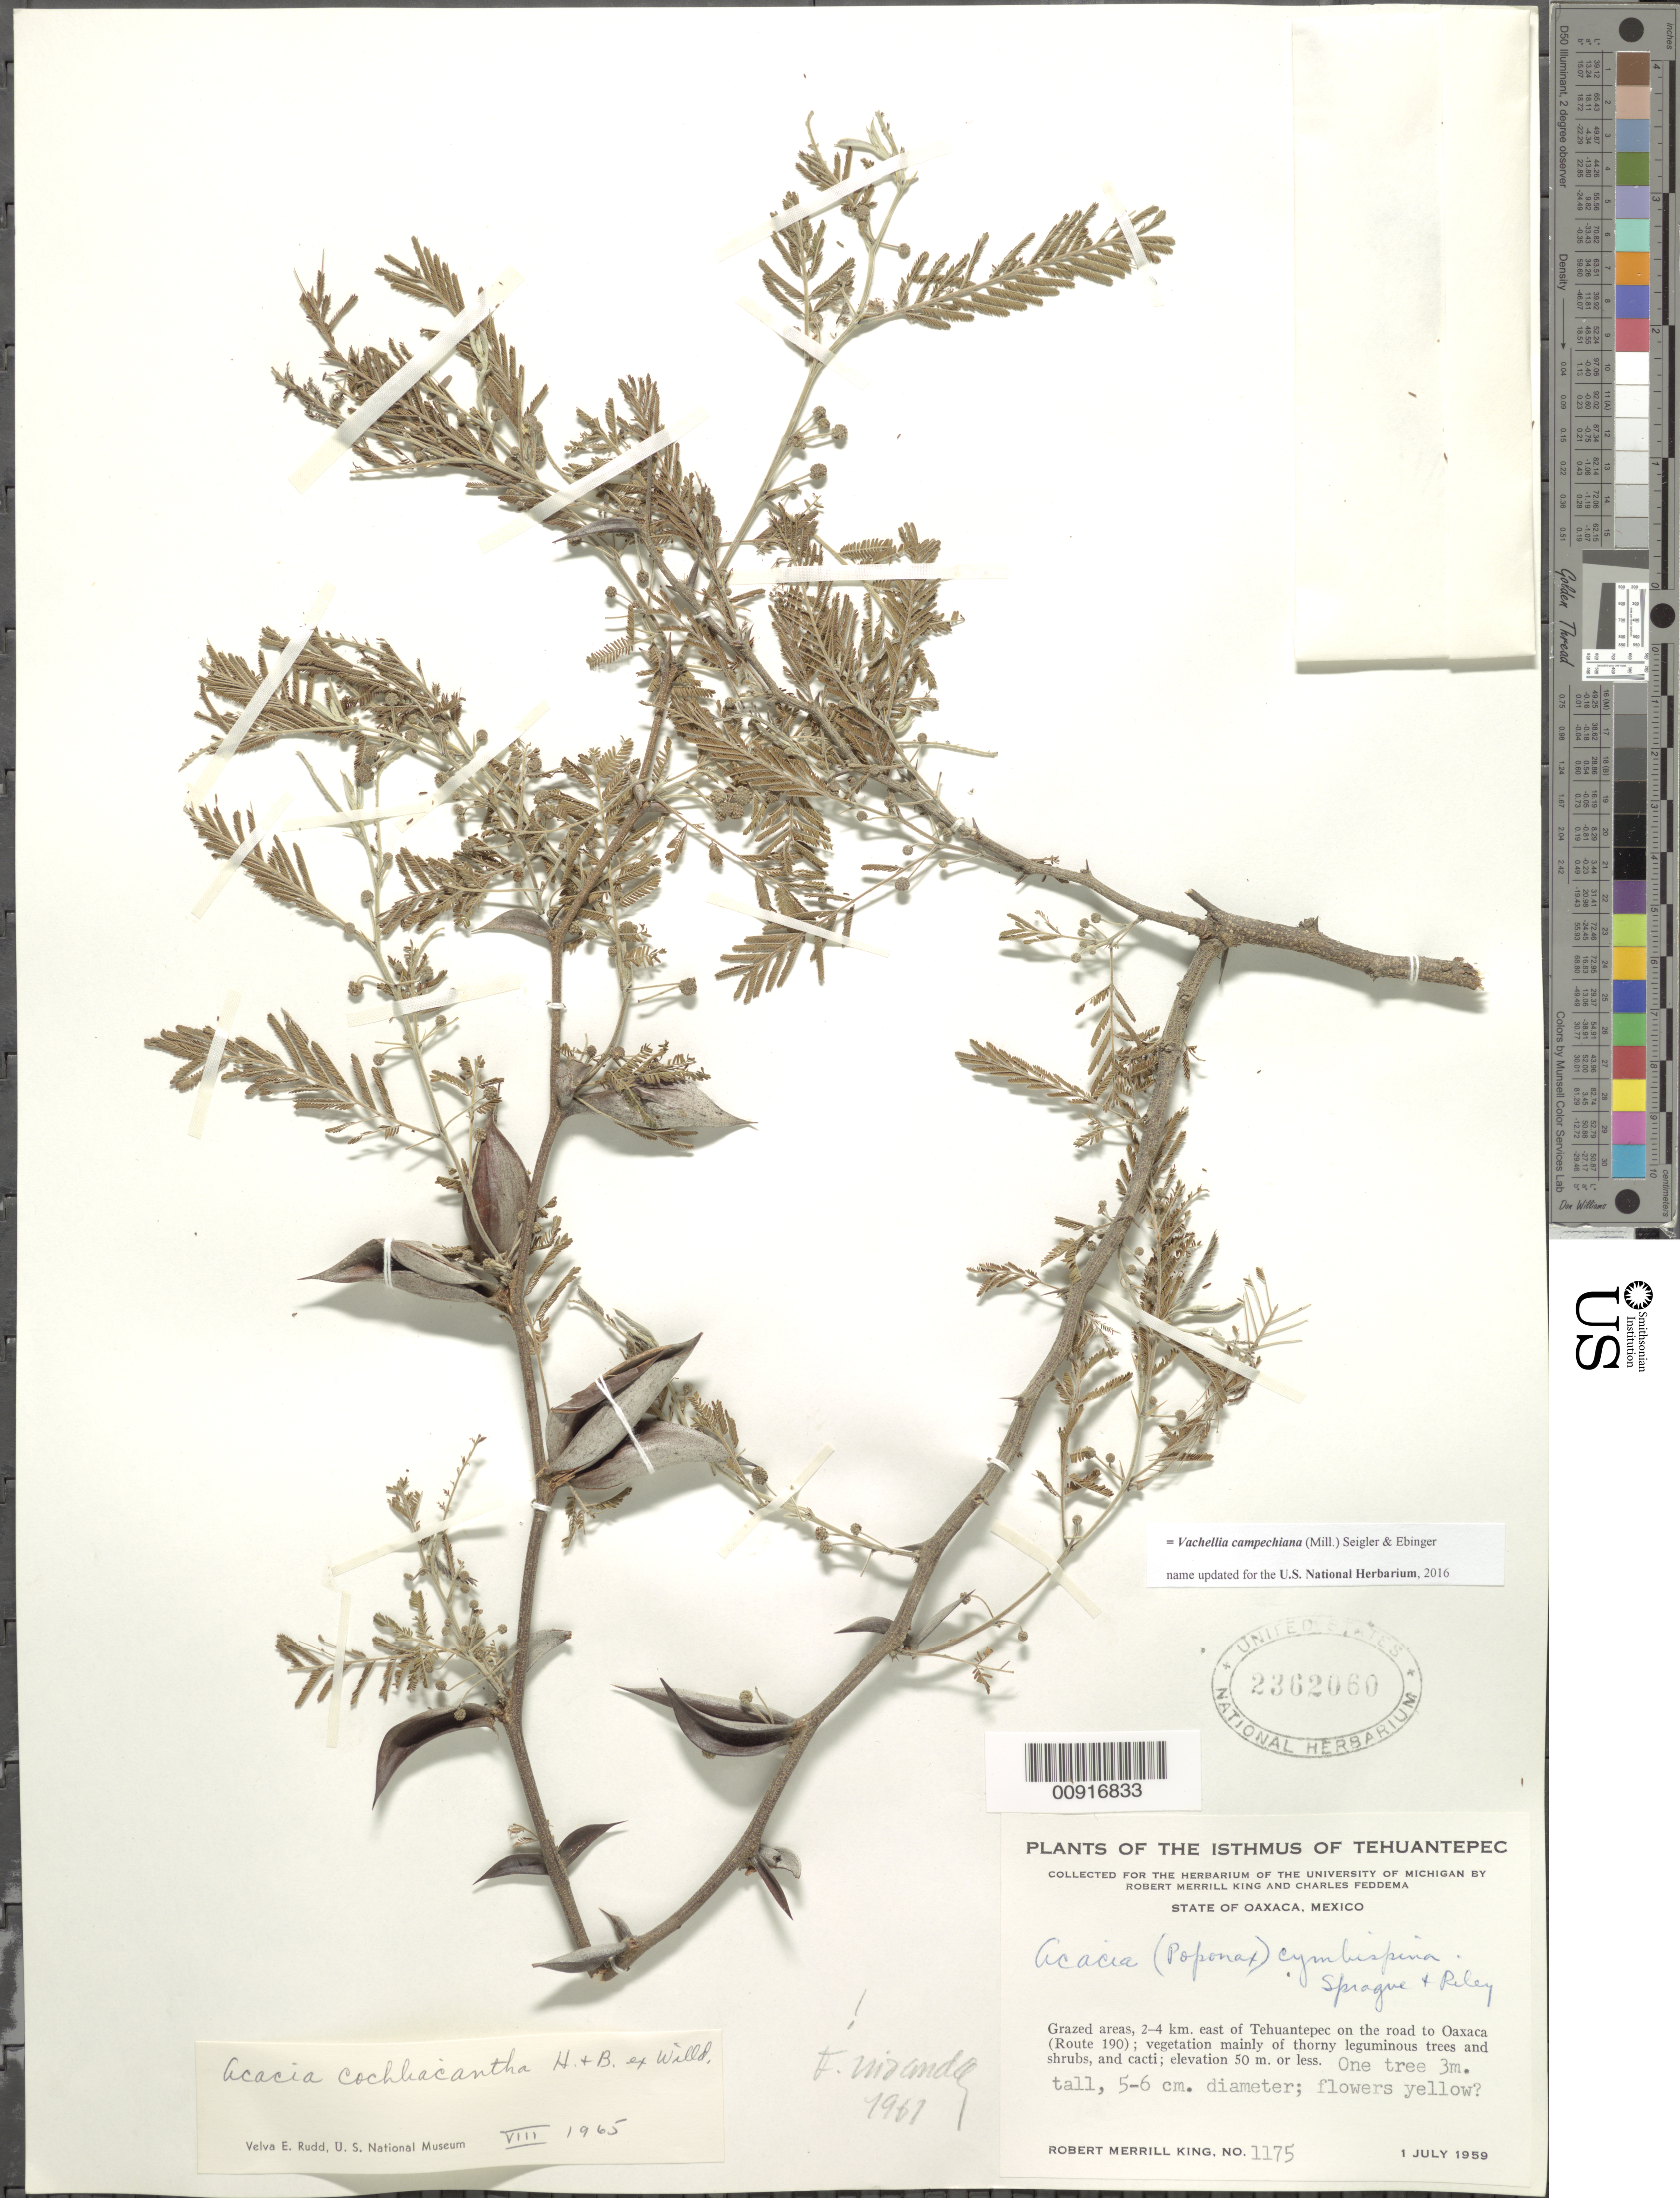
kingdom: Plantae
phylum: Tracheophyta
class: Magnoliopsida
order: Fabales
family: Fabaceae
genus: Vachellia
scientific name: Vachellia campechiana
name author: (Mill.) Seigler & Ebinger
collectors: R. M. King & C. Feddema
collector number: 1175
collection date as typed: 01 Jul 1959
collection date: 1959-07-01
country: Mexico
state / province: Oaxaca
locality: Grazed areas 2-4 km. east of Tehuantepec on the road to oaxaca (Route 190).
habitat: Grazed areas. Vegetation mainly of thorny leguminous trees and shrubs, and cacti.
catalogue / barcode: US 2362060